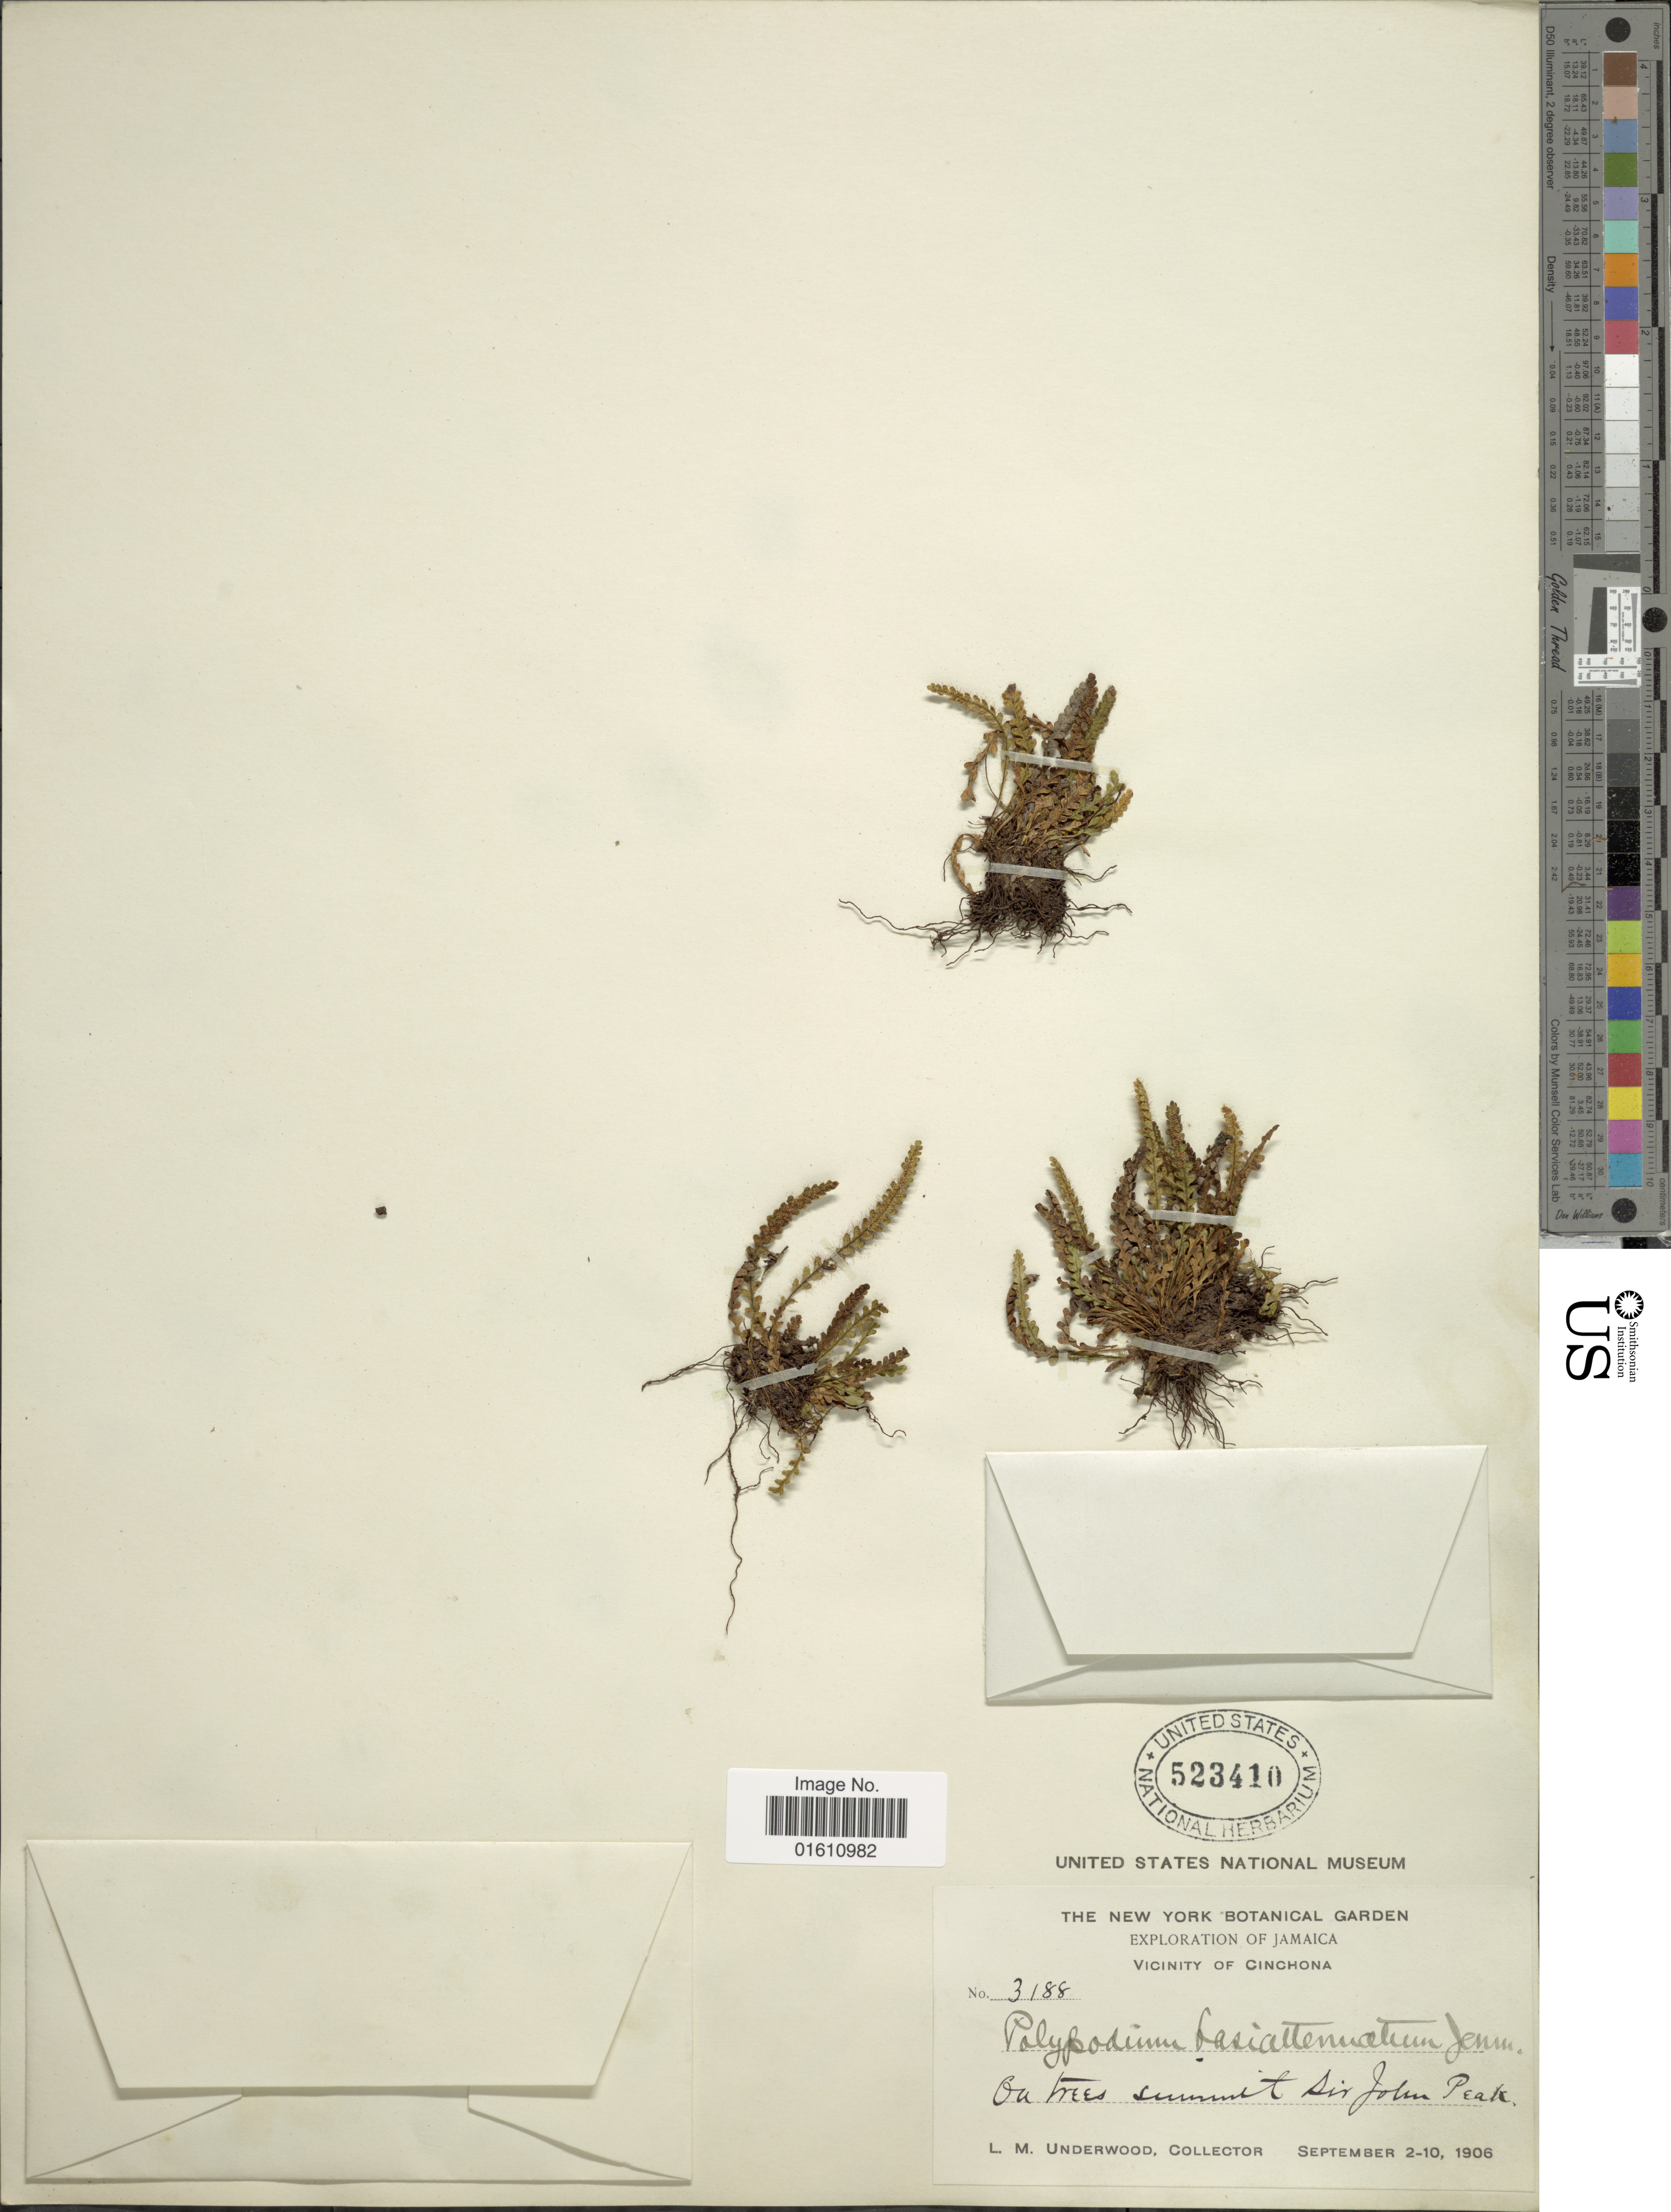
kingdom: Plantae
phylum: Tracheophyta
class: Polypodiopsida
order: Polypodiales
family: Polypodiaceae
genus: Moranopteris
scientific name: Moranopteris basiattenuata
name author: (Jenman) R. Y. Hirai & J. Prado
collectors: L. M. Underwood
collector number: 3188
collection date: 1906-09-02/1906-09-10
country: Jamaica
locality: Vicinity of Cinchona, on trees summit Sir Jolin Peak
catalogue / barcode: US 523410